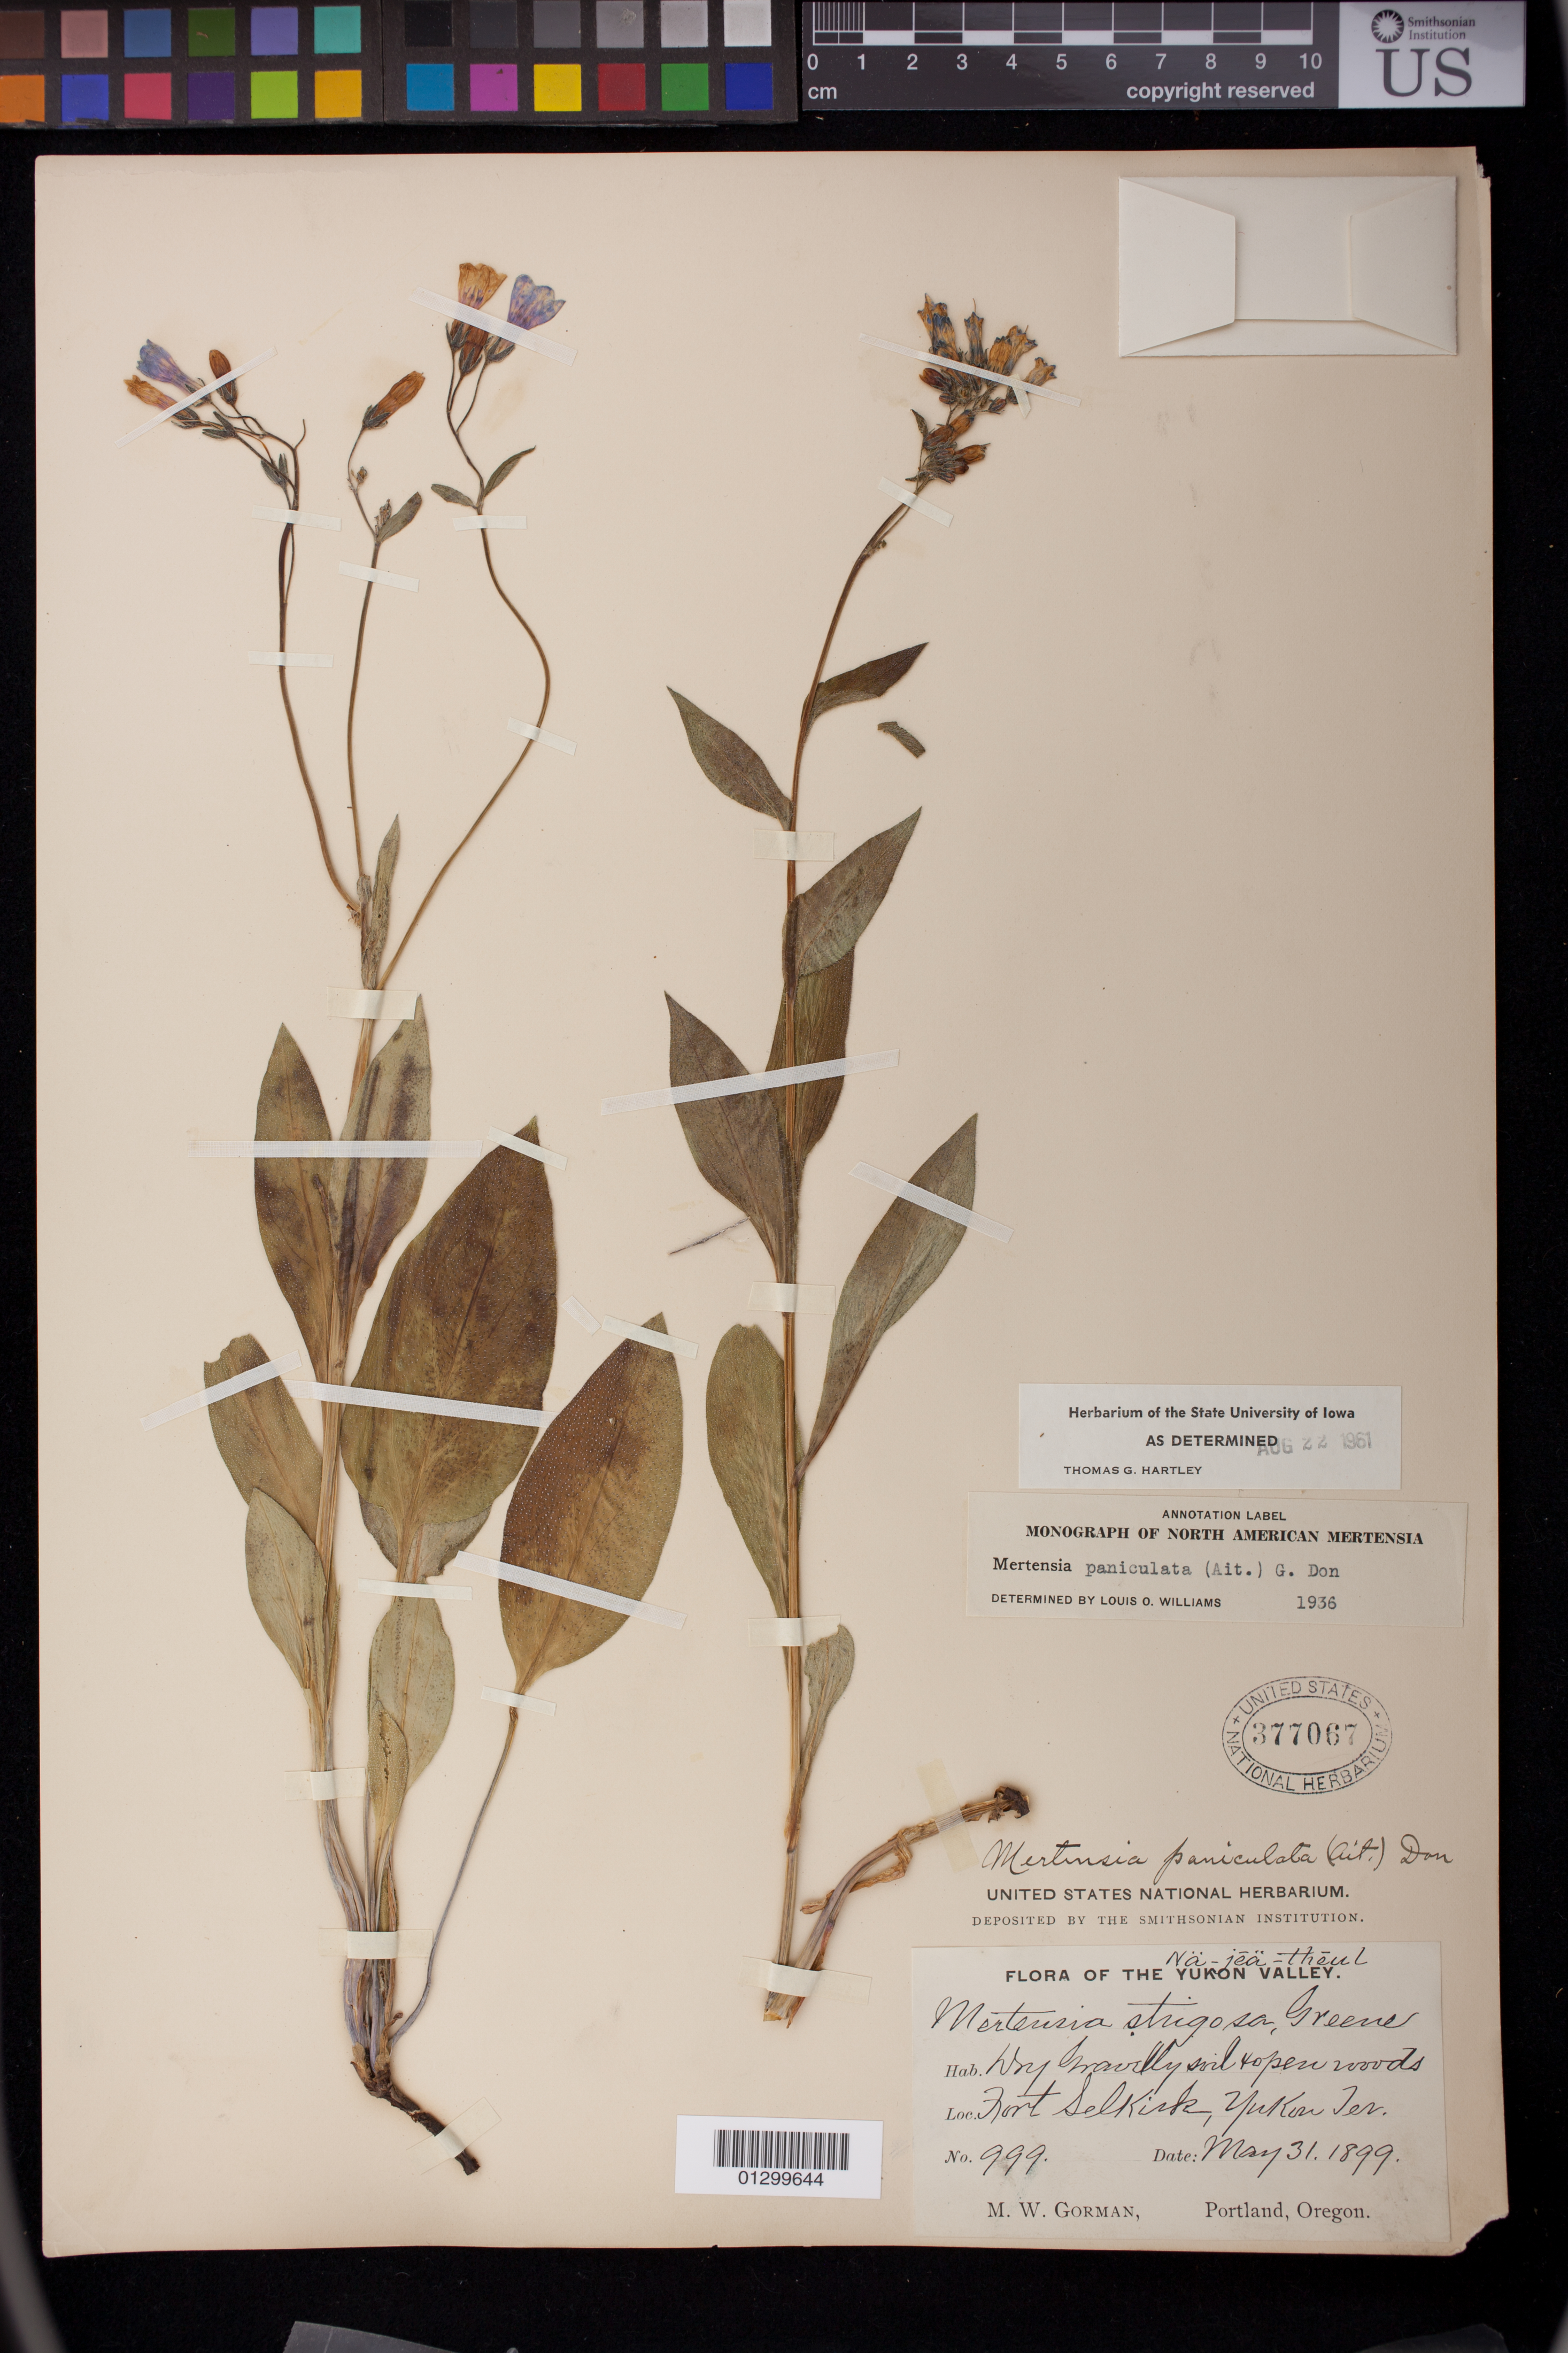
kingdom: Plantae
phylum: Tracheophyta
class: Magnoliopsida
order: Boraginales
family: Boraginaceae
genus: Mertensia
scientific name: Mertensia paniculata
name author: (Aiton) G. Don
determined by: Hartley, T. G.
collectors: M. W. Gorman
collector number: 999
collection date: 1899-05-31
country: Canada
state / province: Yukon Territory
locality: Fort Selkirk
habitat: Dry gravely soil and open woods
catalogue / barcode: US 377067